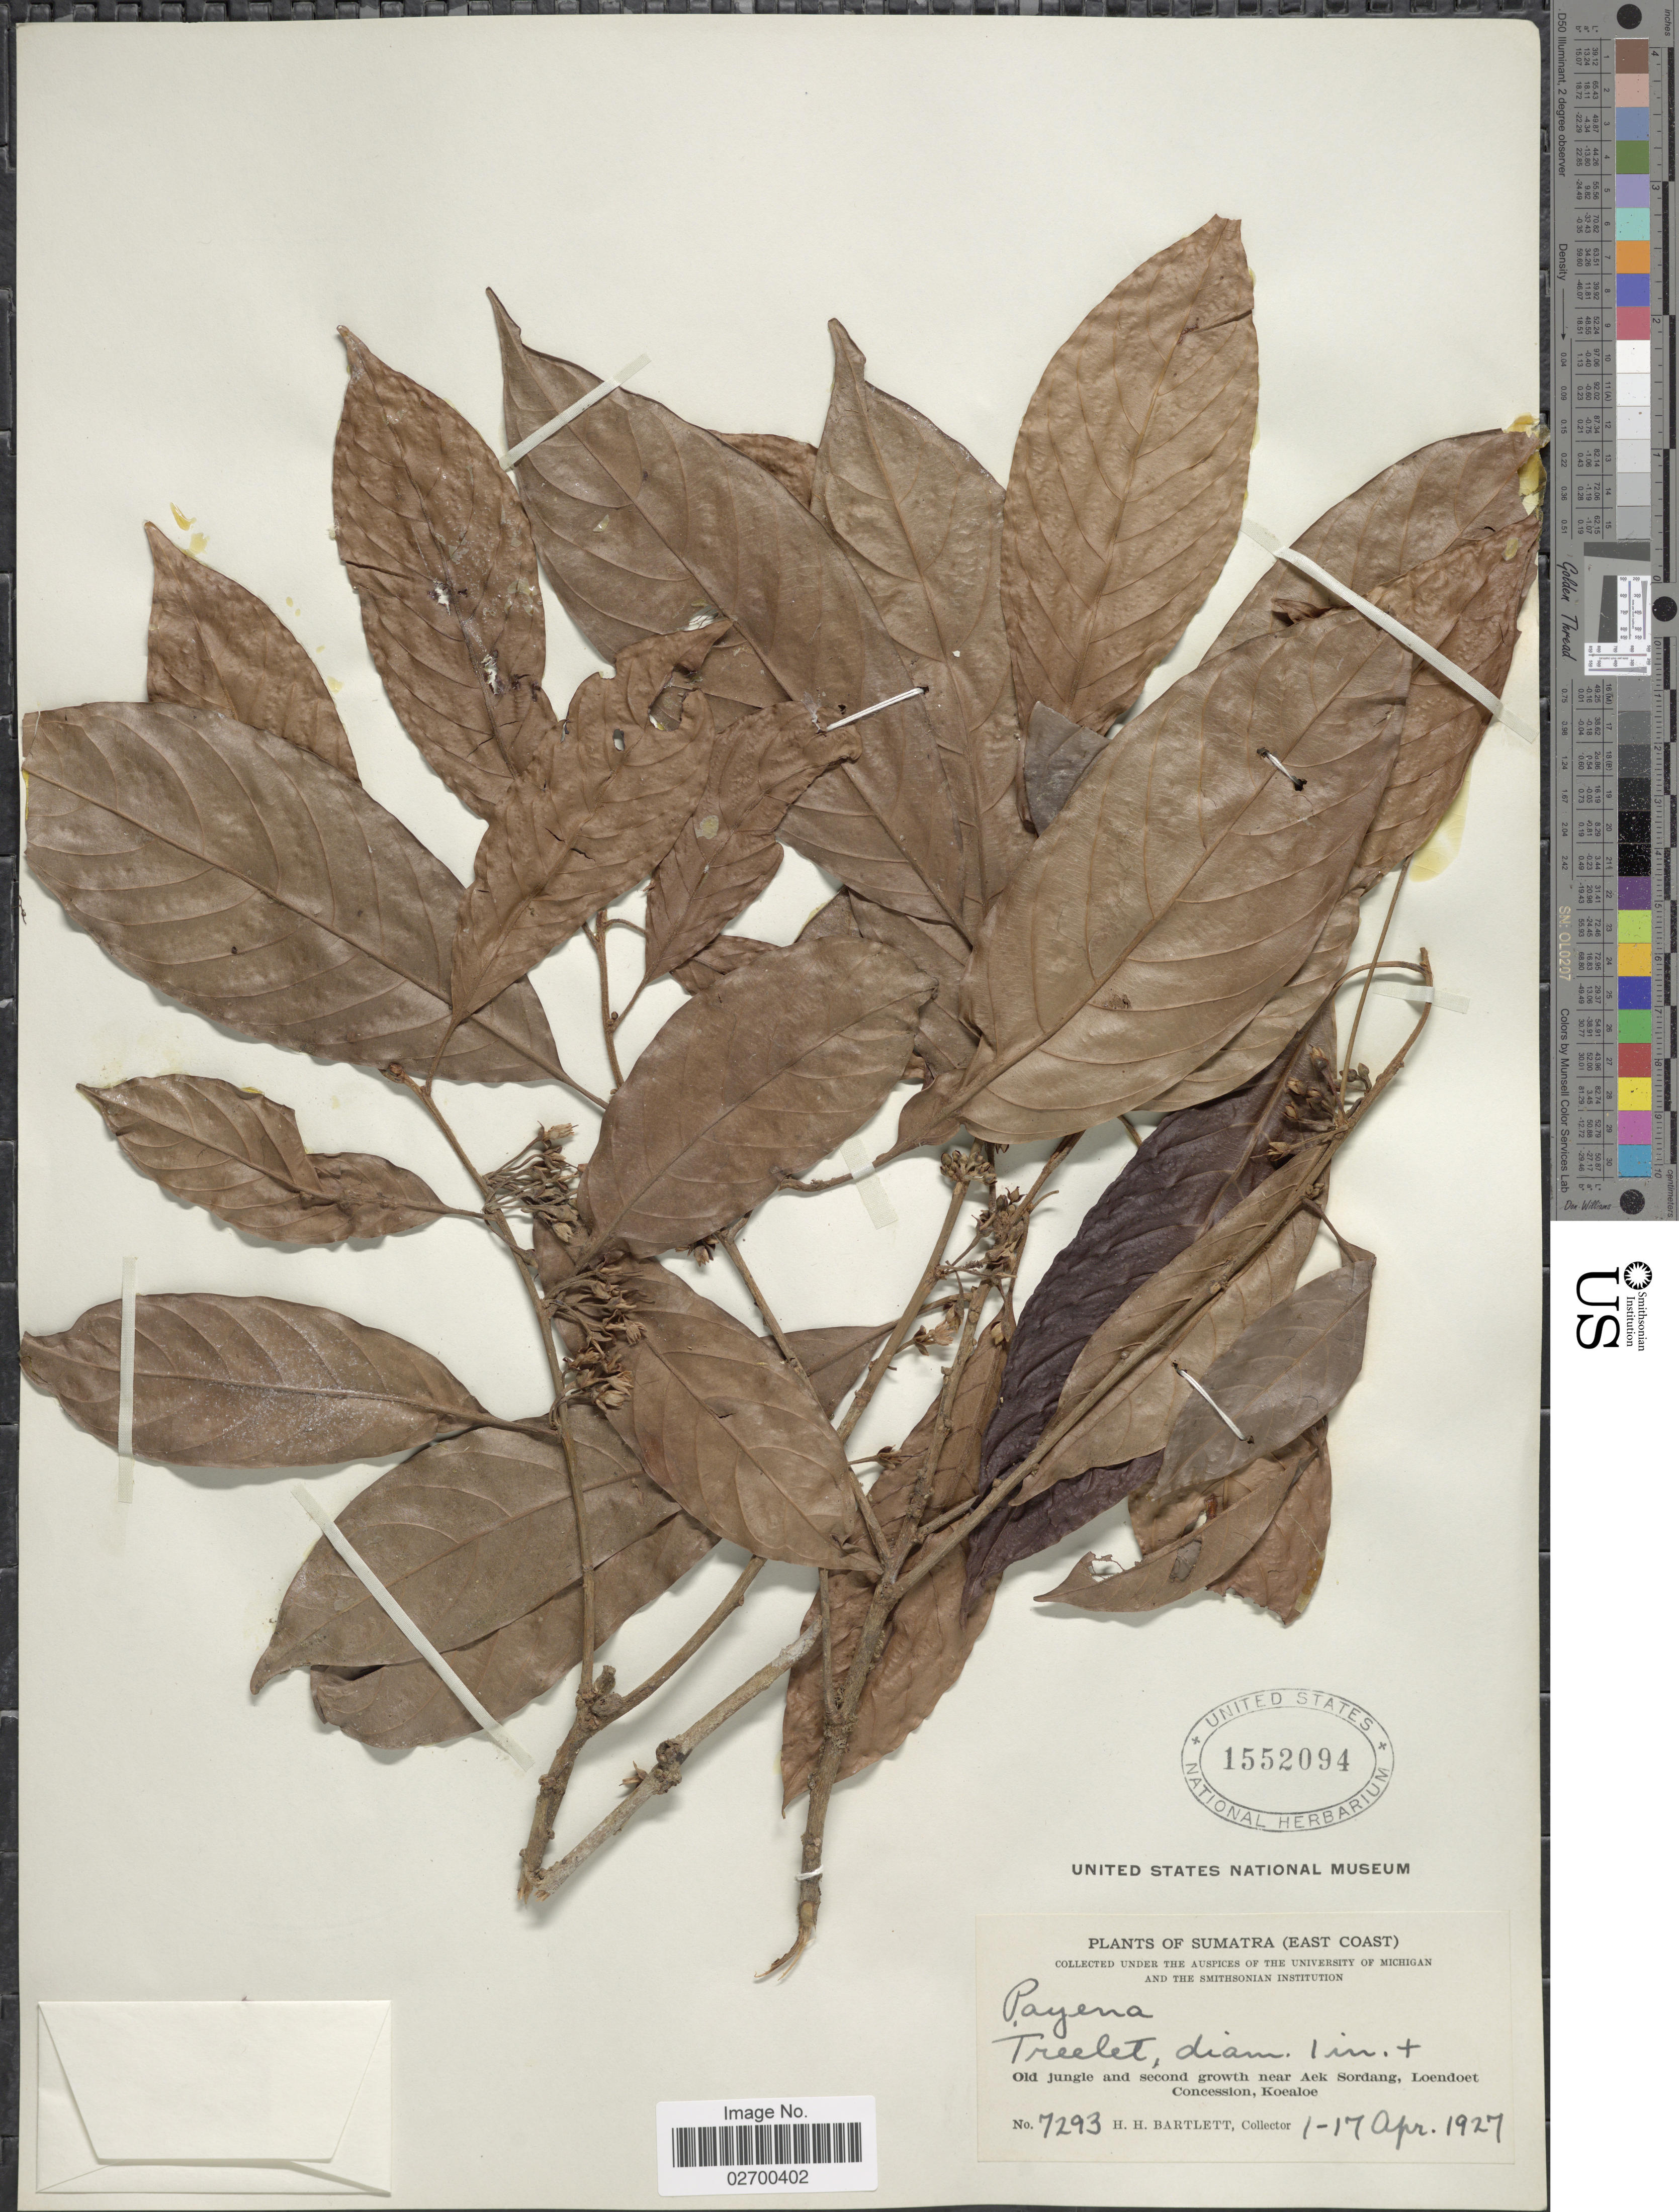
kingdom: Plantae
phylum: Tracheophyta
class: Magnoliopsida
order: Ericales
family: Sapotaceae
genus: Payena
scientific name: Payena sp.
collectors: H. H. Bartlett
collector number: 7293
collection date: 1927-04-01/1927-04-17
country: Indonesia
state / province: Sumatra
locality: (East Coast). OId jungle and second growth near Aek Sordang, Loendoet Concession, Koealoe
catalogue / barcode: US 1552094